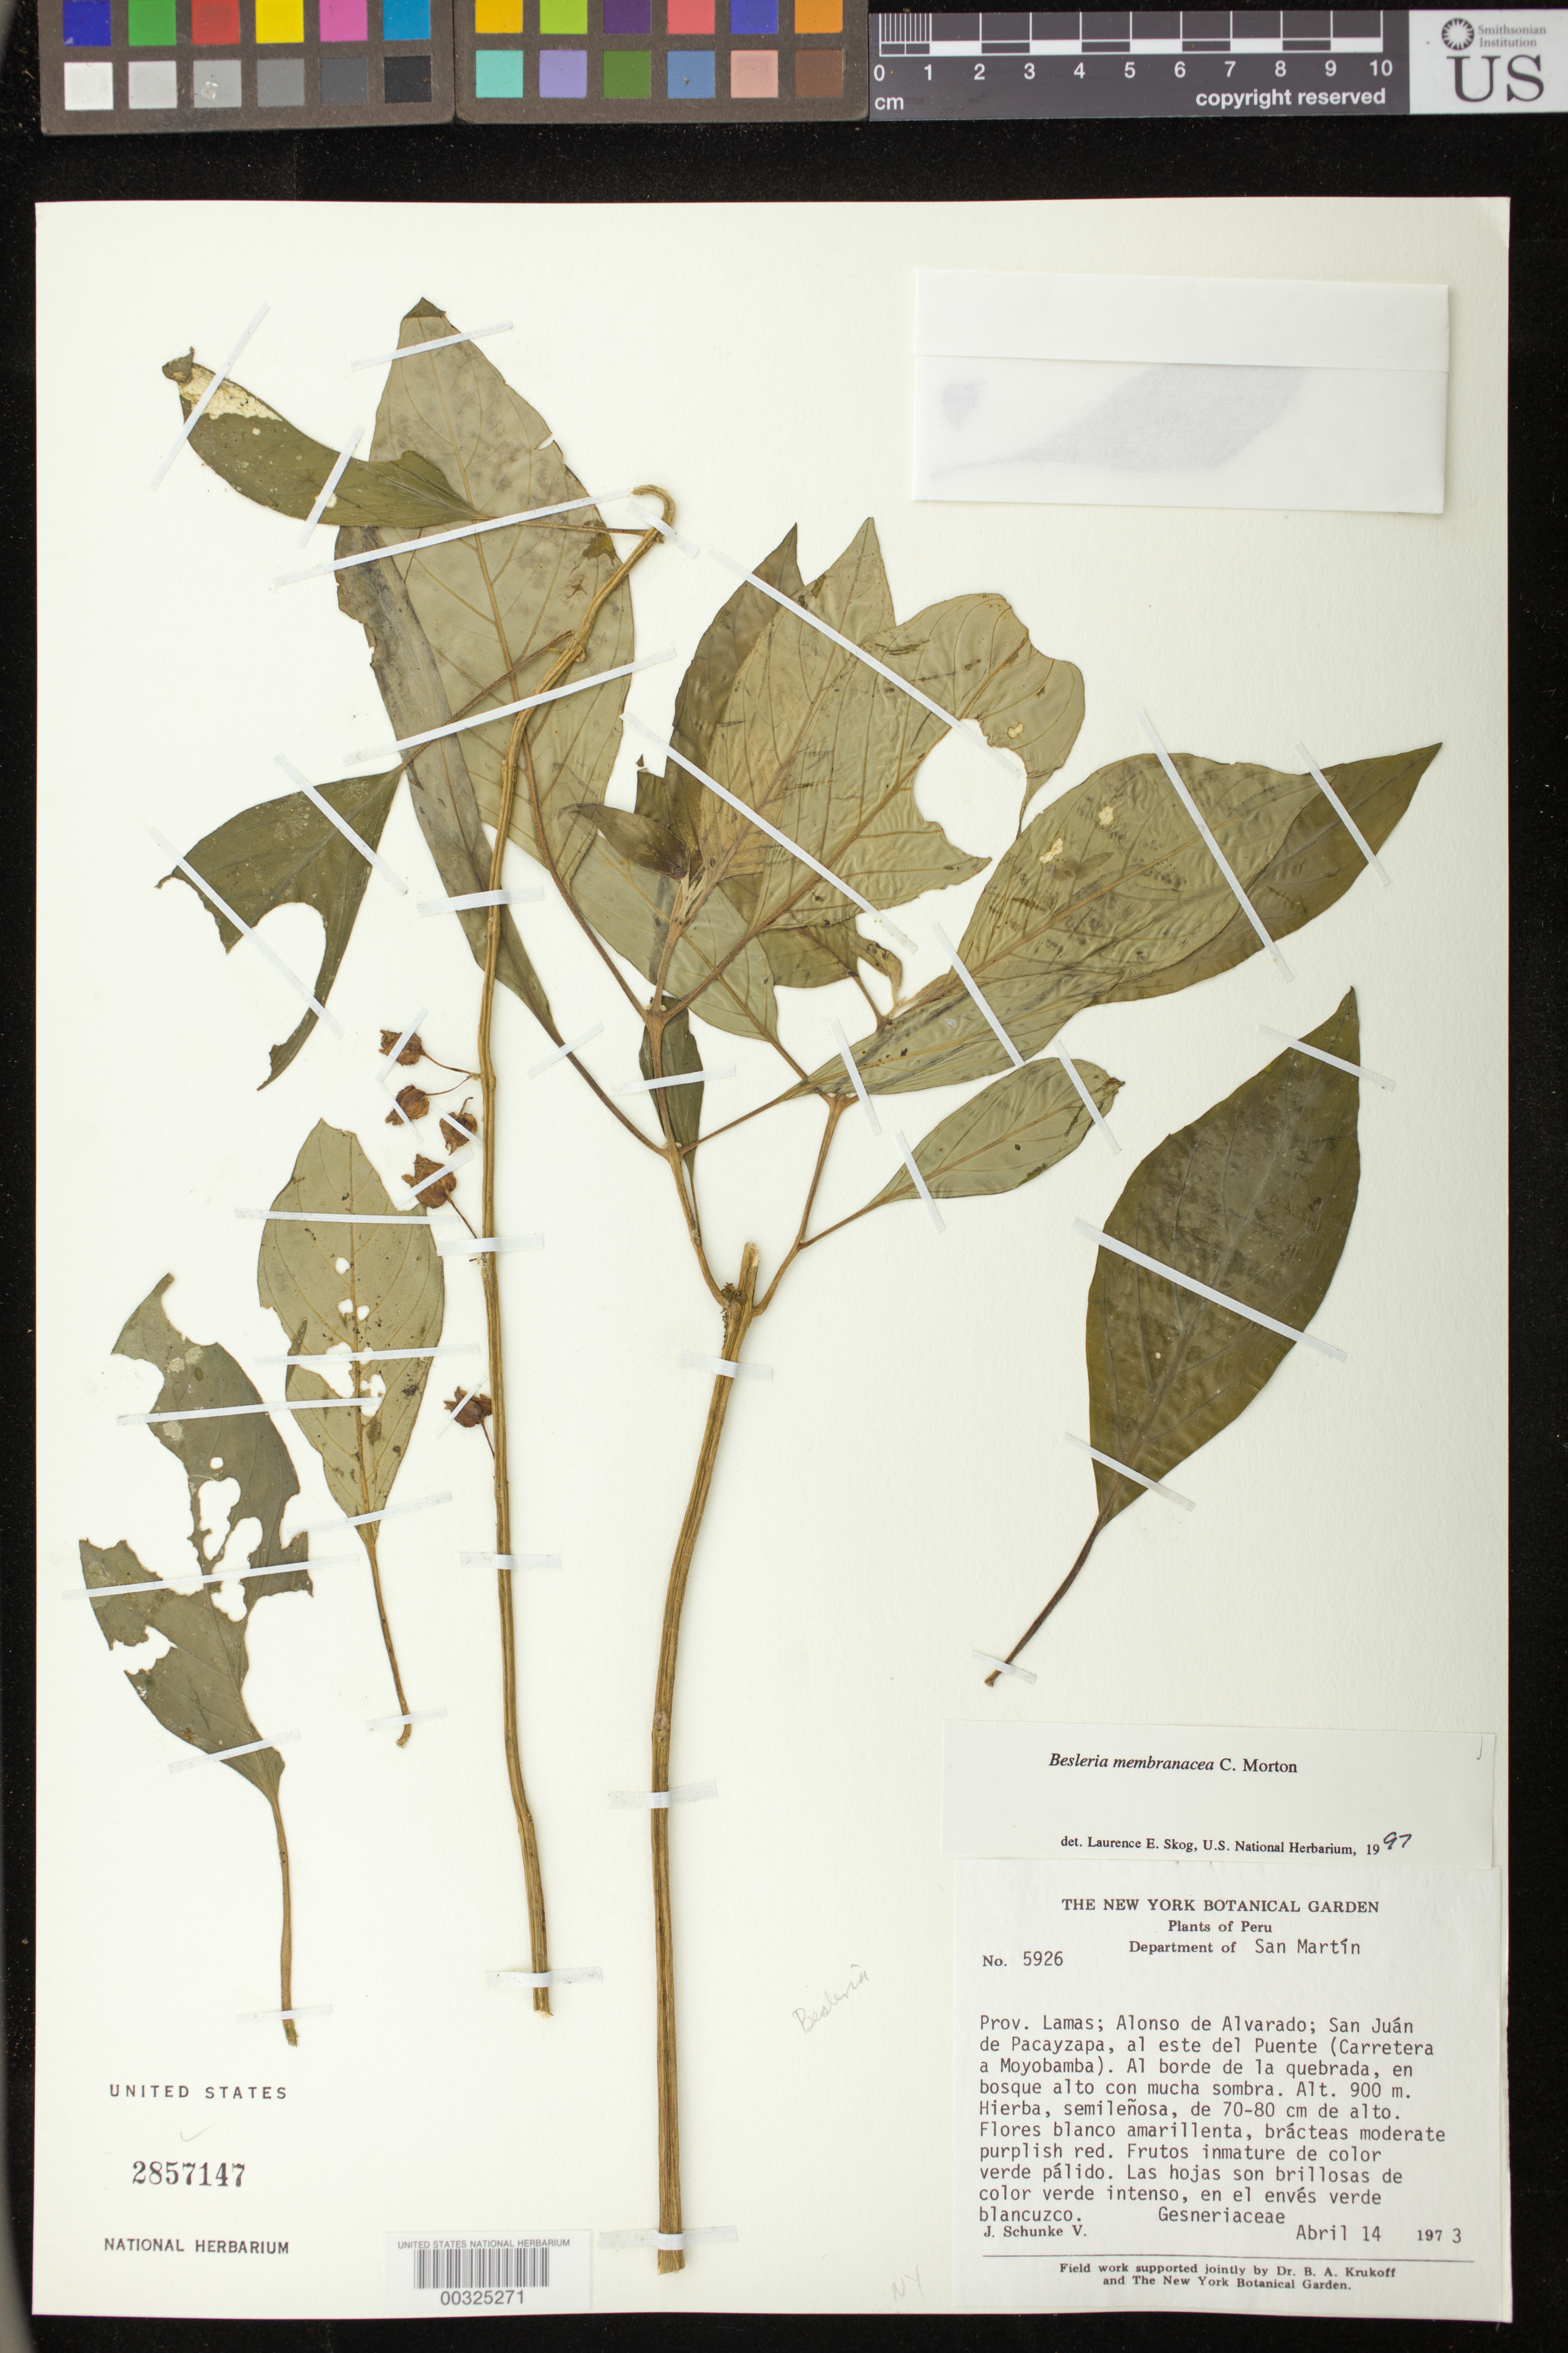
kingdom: Plantae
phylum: Tracheophyta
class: Magnoliopsida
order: Lamiales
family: Gesneriaceae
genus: Besleria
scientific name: Besleria membranacea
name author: C.V. Morton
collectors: J. Schunke Vigo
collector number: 5926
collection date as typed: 14 Apr 1973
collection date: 1973-04-14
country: Peru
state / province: San Martín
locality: Prov. Lamas; Alonso de Alvarado, San Juán de Pacayzapa, al este del Puente (Carretera a Moyobamba)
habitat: Al borde de la quebrada, en bosque alto con mucha sombra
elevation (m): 900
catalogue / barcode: US 2857147